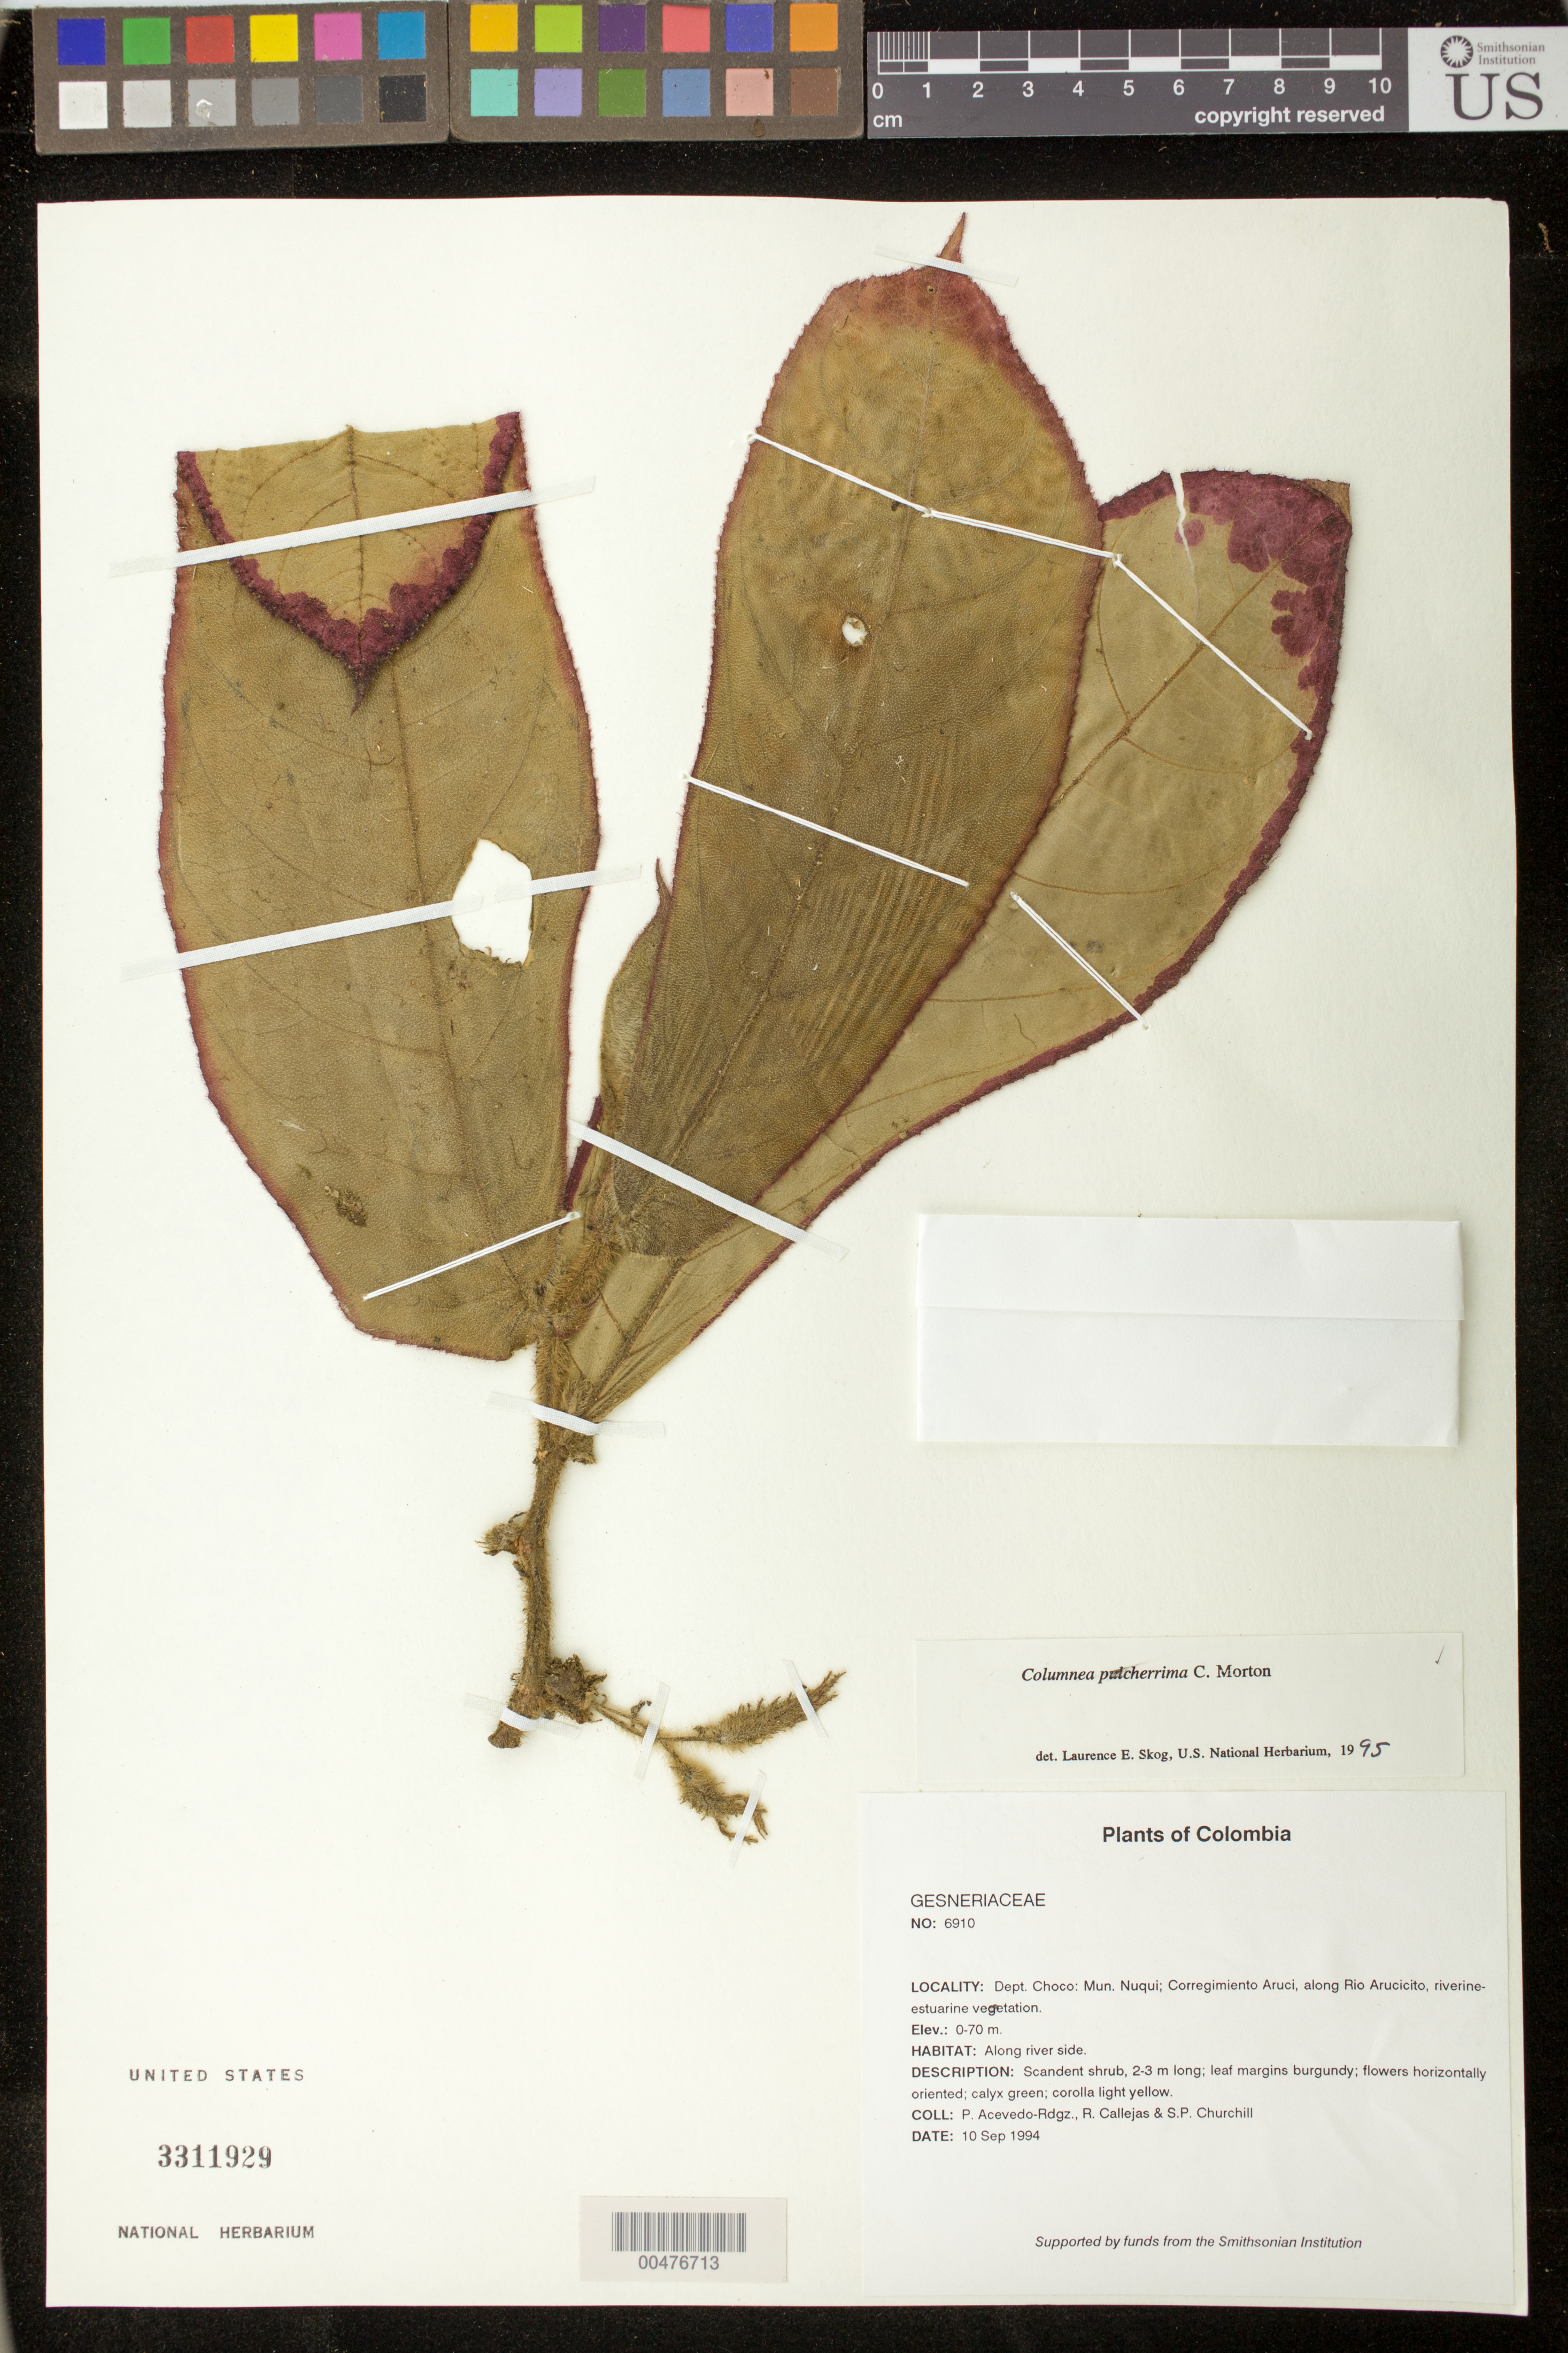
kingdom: Plantae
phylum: Tracheophyta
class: Magnoliopsida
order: Lamiales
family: Gesneriaceae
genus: Columnea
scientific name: Columnea pulcherrima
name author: C.V. Morton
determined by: Skog, Laurence E.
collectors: P. Acevedo-Rodr., R. Callejas & S. Churchill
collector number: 6910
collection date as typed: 10 Sep 1994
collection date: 1994-09-10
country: Colombia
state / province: Chocó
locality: Mun. Nuqui; corregimiento Aruci, along Rio Arucicito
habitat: Riverine-estuarine vegetation; along river side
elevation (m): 0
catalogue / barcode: US 3311929